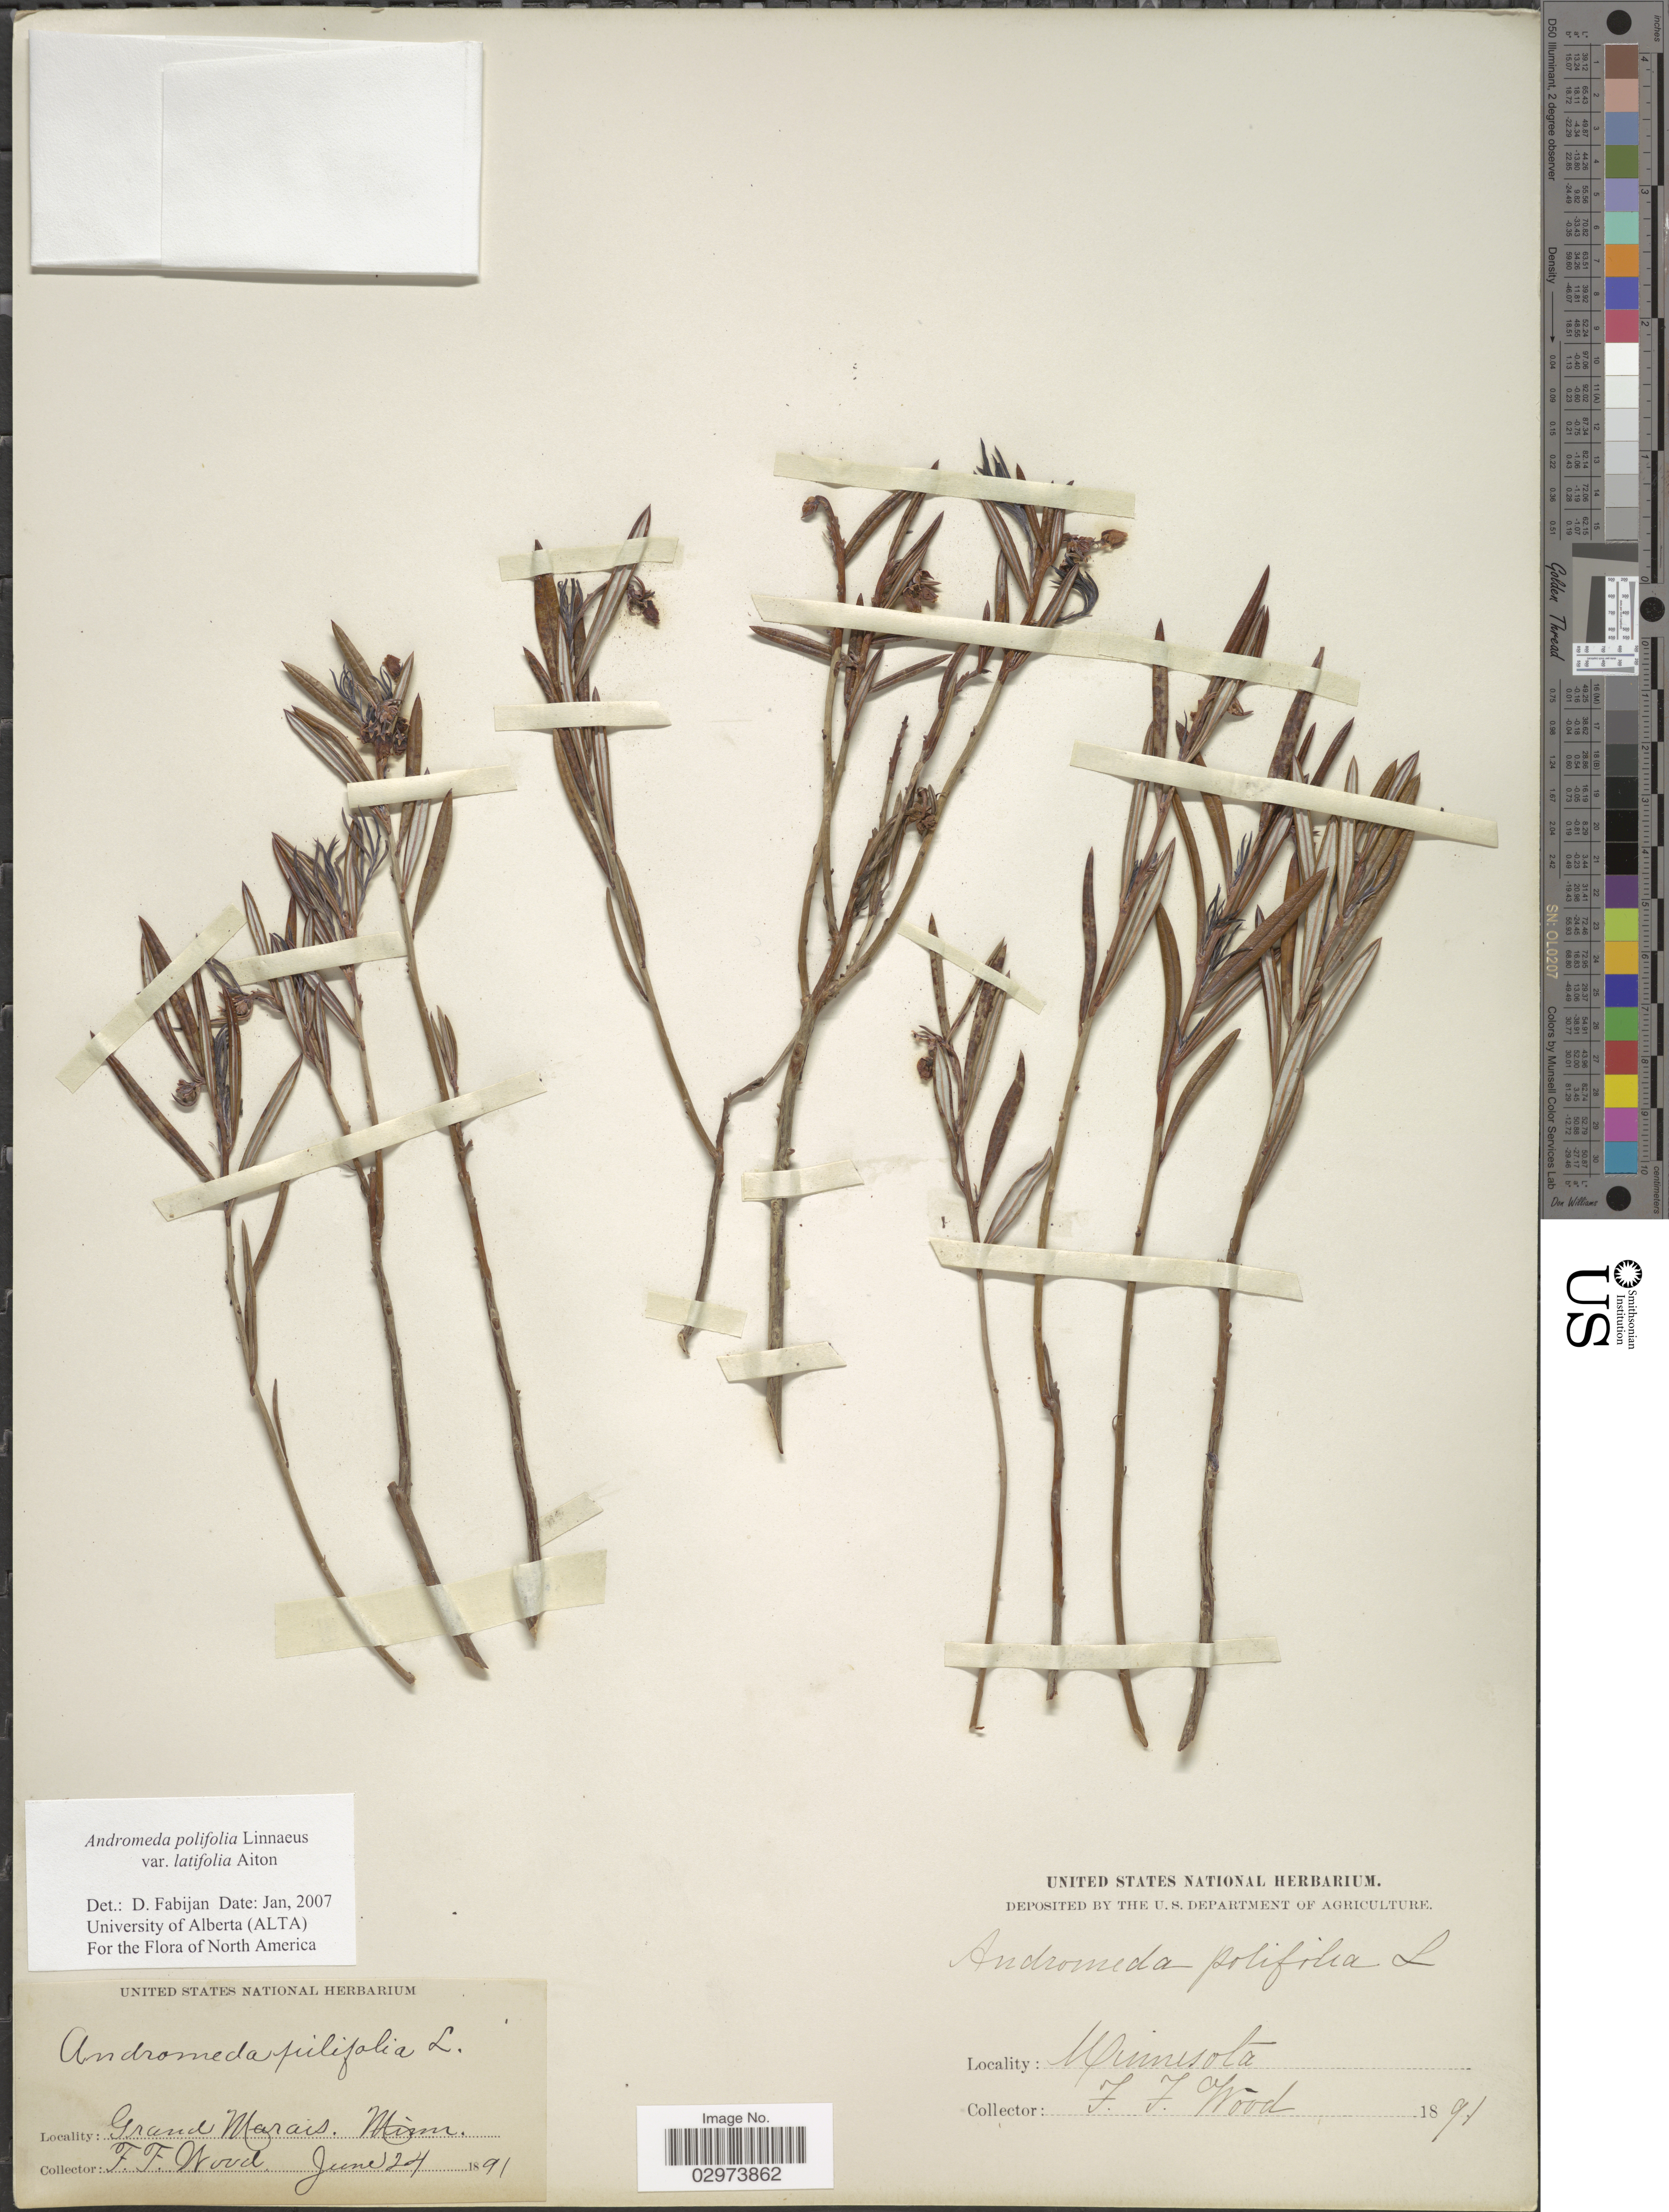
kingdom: Plantae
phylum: Tracheophyta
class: Magnoliopsida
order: Ericales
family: Ericaceae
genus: Andromeda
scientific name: Andromeda polifolia var. latifolia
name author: Aiton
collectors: F. Wood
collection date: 1891-04-24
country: United States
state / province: Minnesota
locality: Grand Marais. Minn.